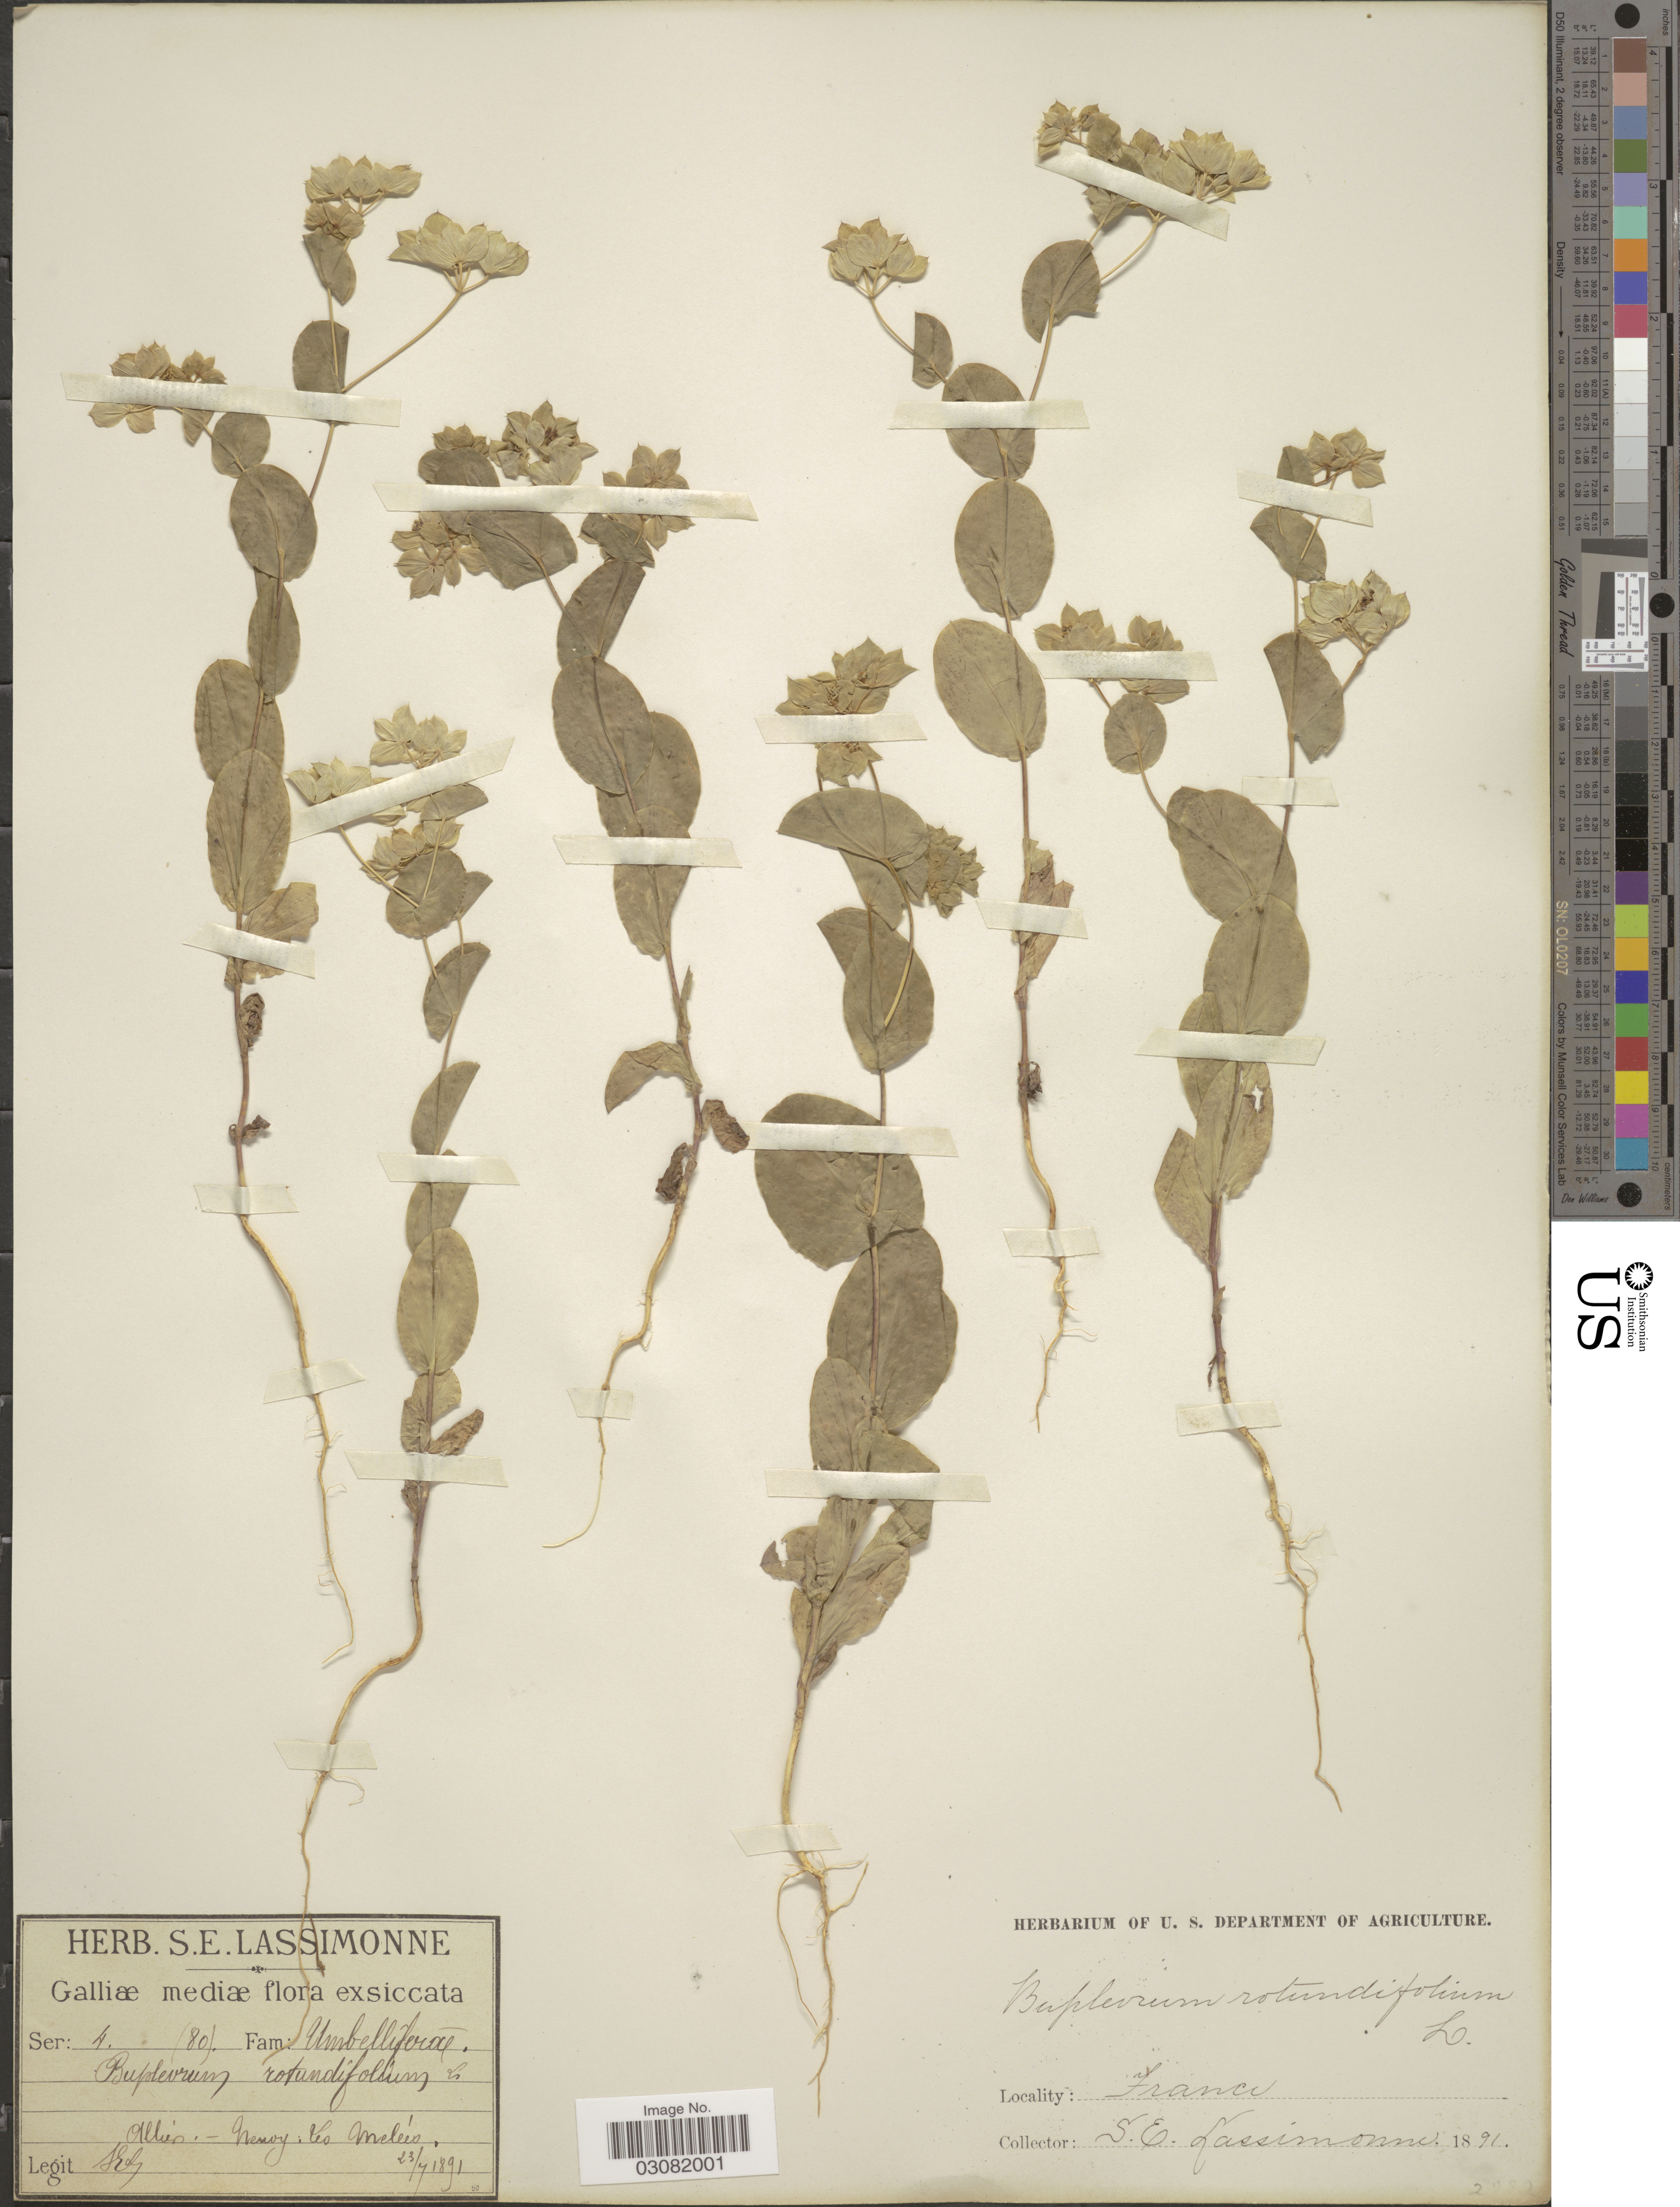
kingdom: Plantae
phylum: Tracheophyta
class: Magnoliopsida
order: Apiales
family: Apiaceae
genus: Bupleurum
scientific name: Bupleurum rotundifolium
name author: L.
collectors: S. Lassimonne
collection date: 1891-07-23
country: France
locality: Galliæ mediæ. Allier.- Nemoy: Les Melées.